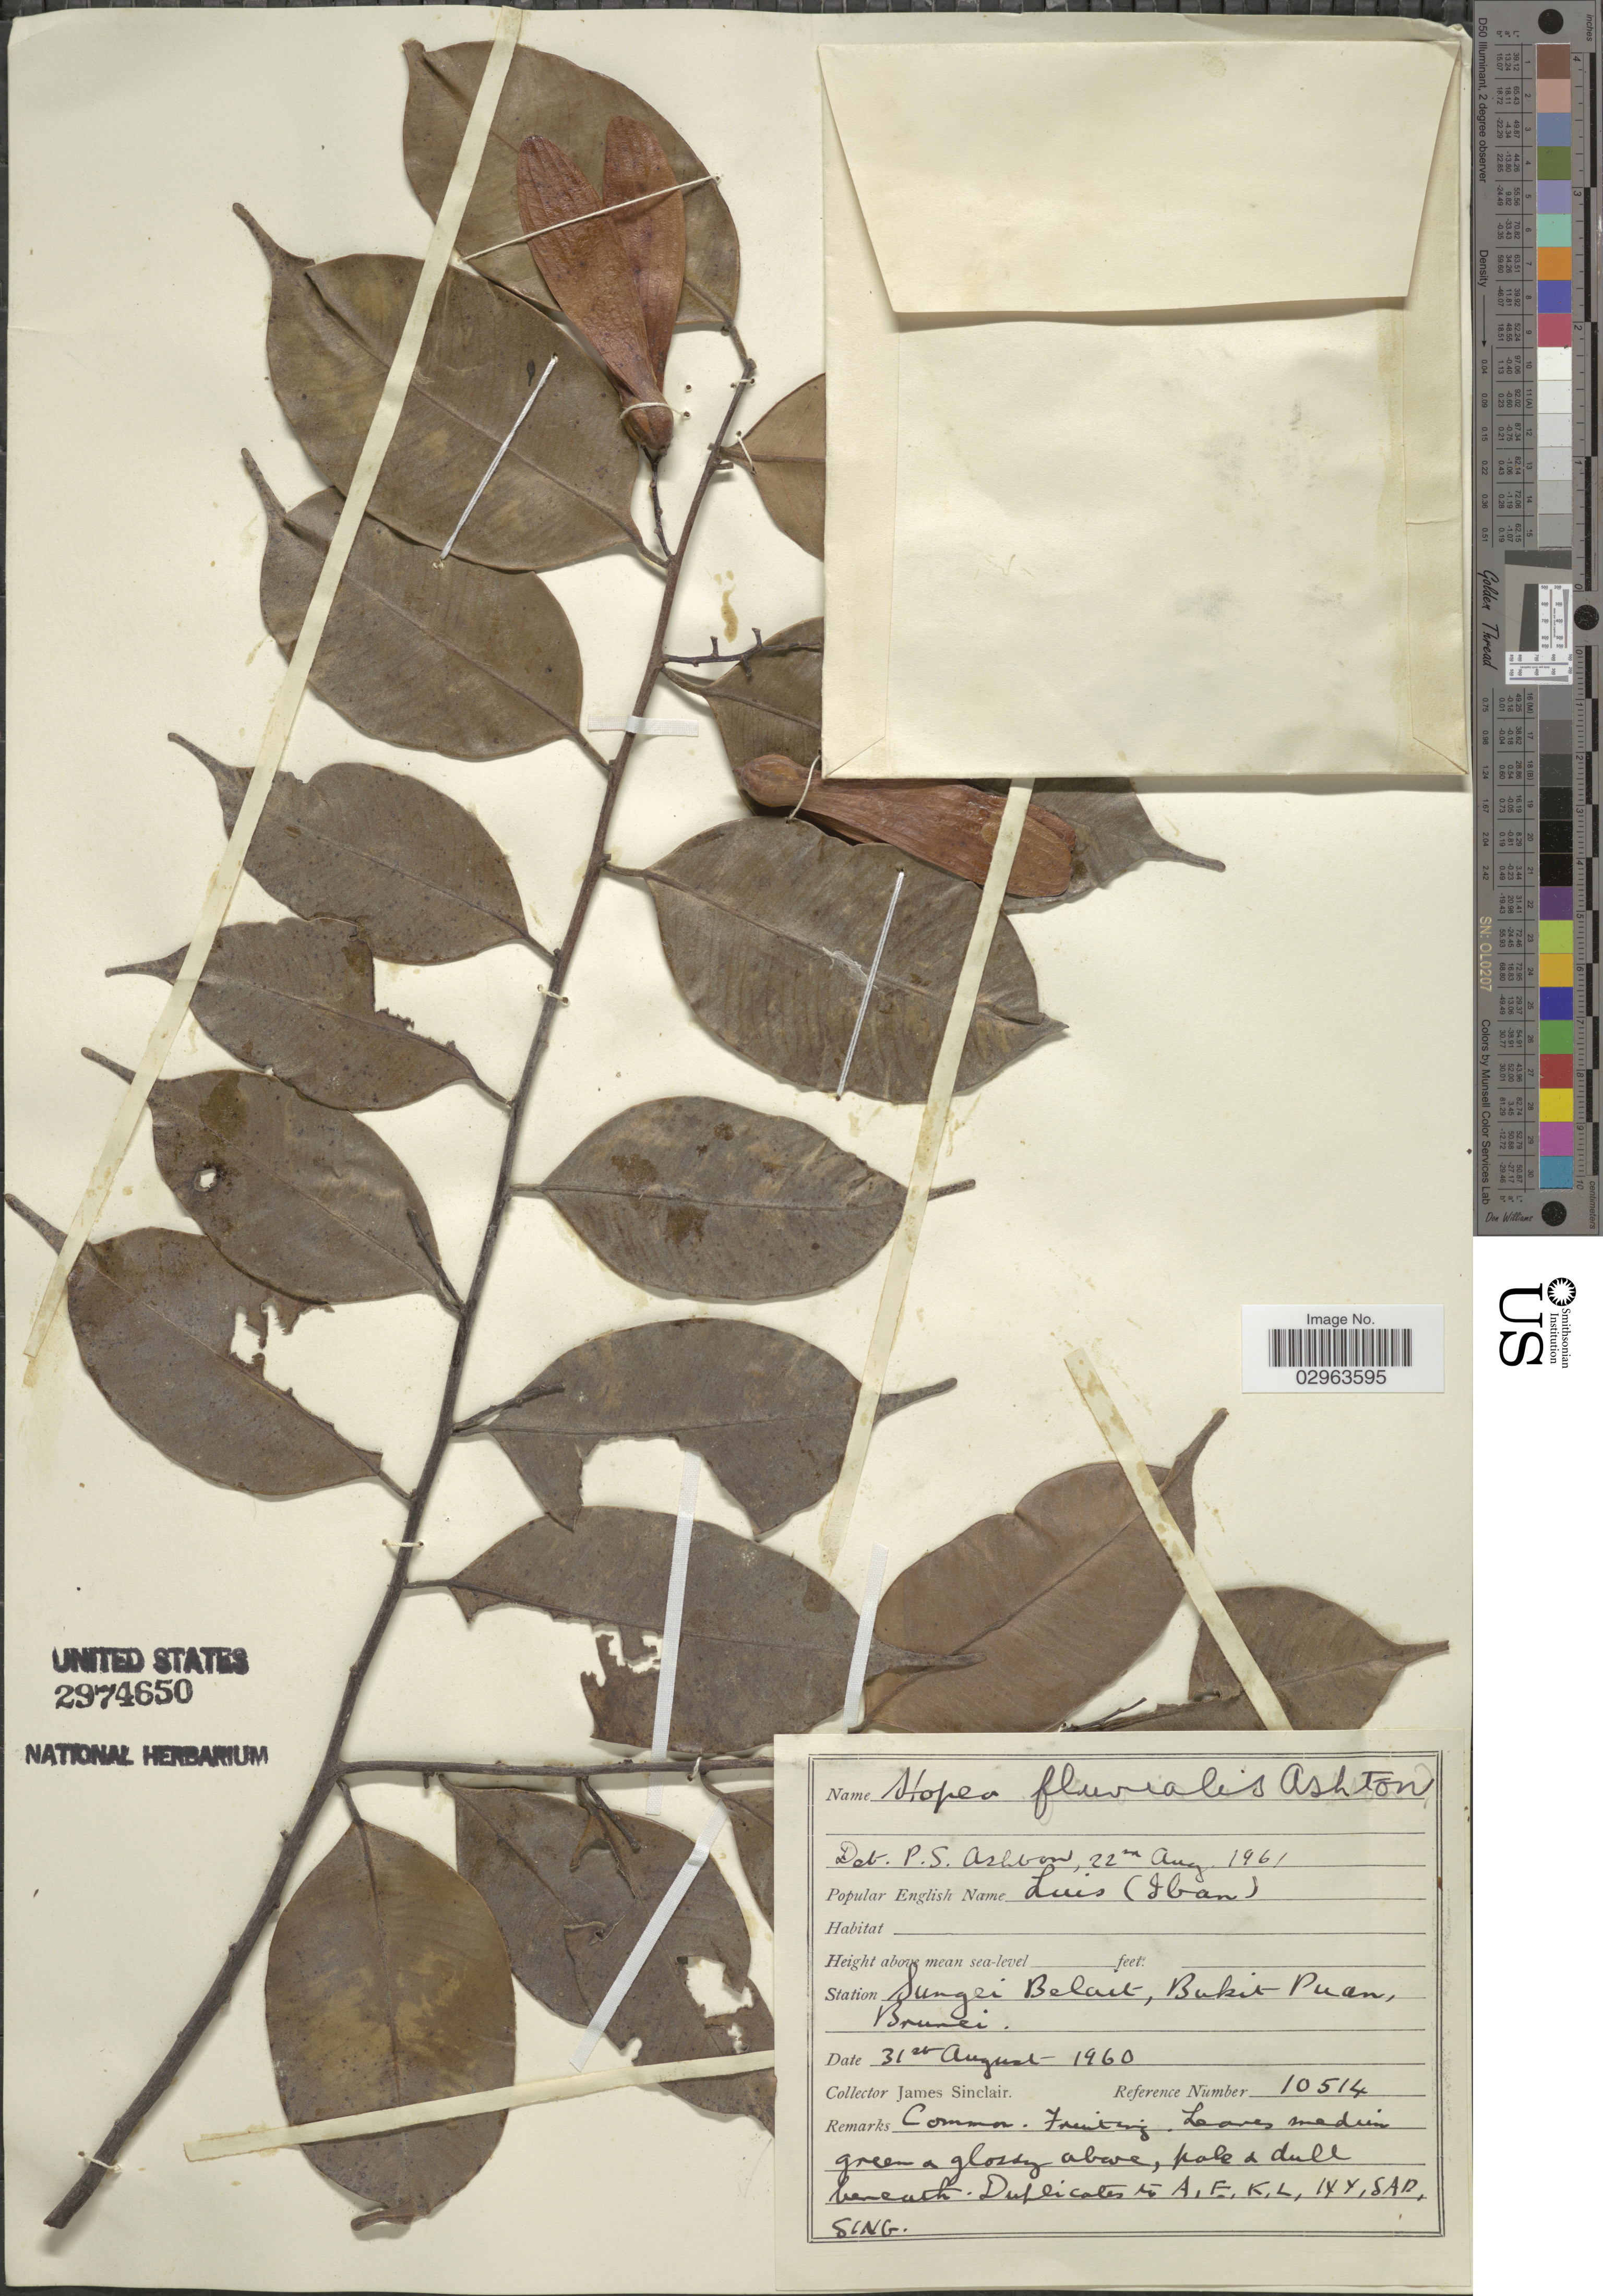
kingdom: Plantae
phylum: Tracheophyta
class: Magnoliopsida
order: Malvales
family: Dipterocarpaceae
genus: Hopea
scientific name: Hopea fluvialis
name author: P.S. Ashton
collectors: J. Sinclair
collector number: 10514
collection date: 1960-08-31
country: Brunei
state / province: Belait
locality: Station Sungei Belait, Bukit Puan.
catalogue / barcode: US 2974650